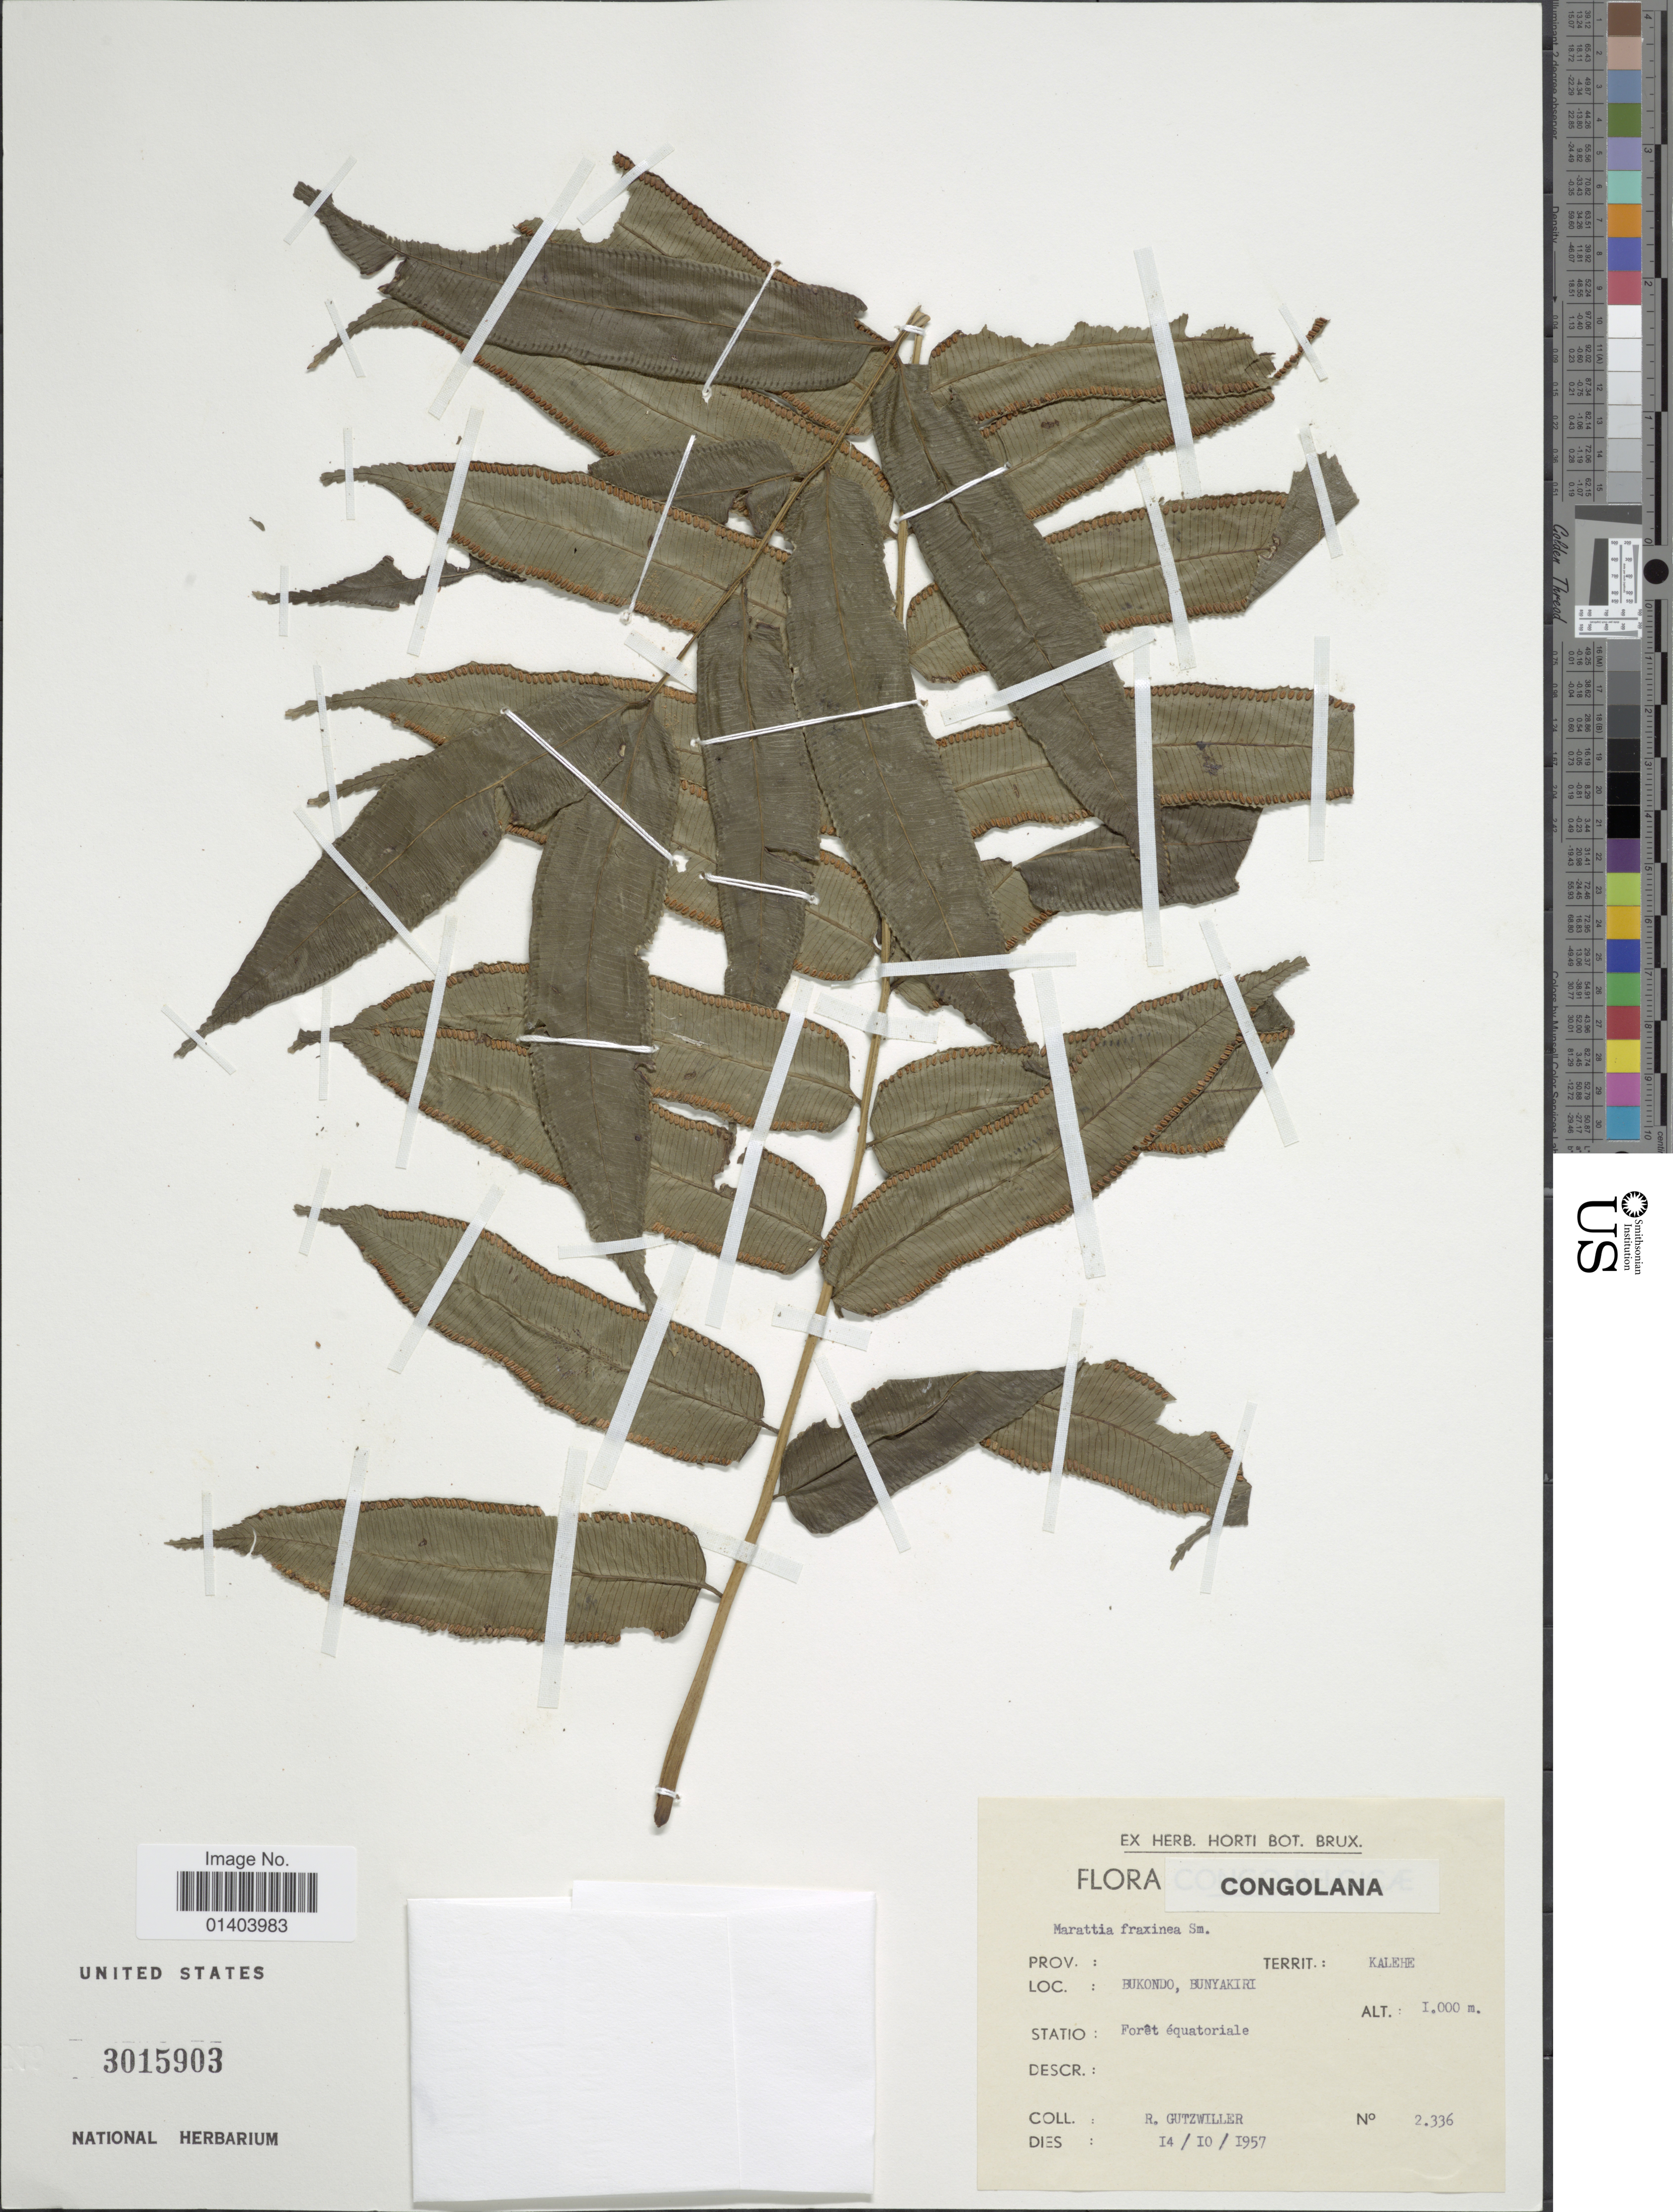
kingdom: Plantae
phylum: Tracheophyta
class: Polypodiopsida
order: Marattiales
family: Marattiaceae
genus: Ptisana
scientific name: Ptisana fraxinea var. fraxinea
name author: (Sm.) Murdock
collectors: R. Gutzwiller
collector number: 236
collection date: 1957-10-14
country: Congo, Democratic Republic of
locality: Territ: Kalehe, Bukondo, Bunyakiri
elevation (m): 1000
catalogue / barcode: US 3015903